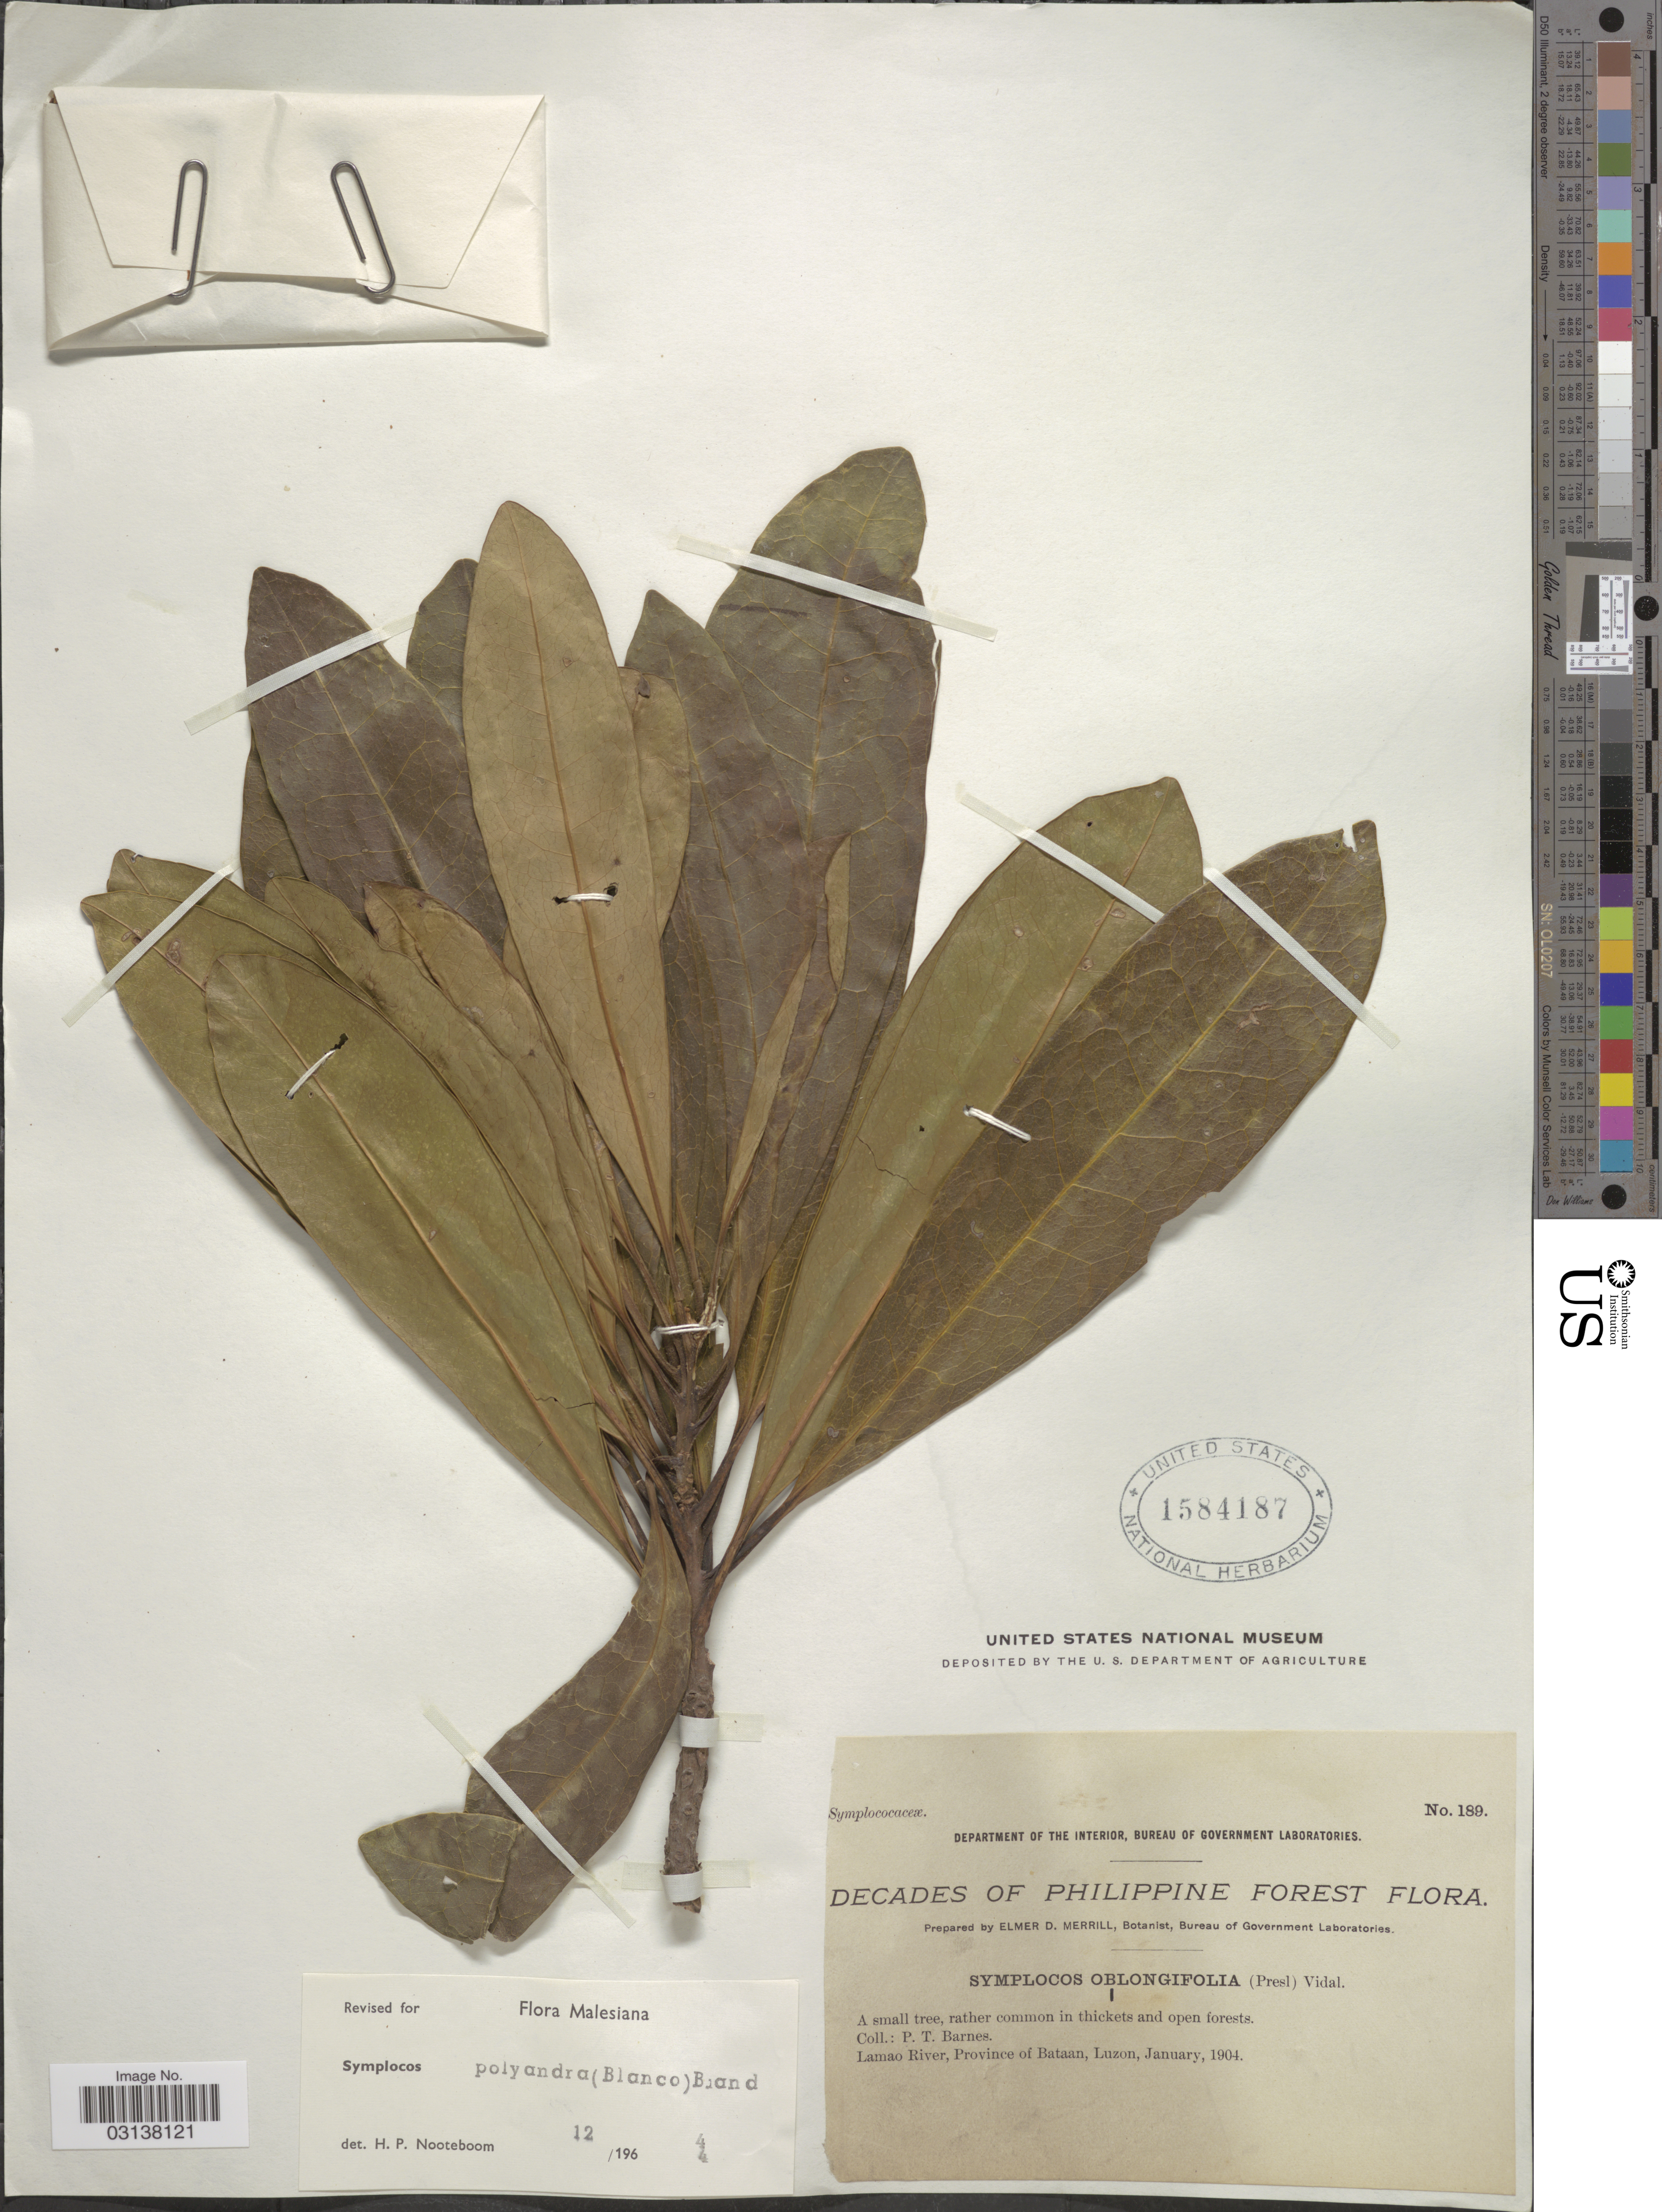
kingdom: Plantae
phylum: Tracheophyta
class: Magnoliopsida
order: Ericales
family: Symplocaceae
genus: Symplocos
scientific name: Symplocos polyandra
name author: (Blanco) Brand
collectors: P. Barnes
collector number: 189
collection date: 1904-01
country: Philippines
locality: Lamao River, Province of Bataan, Luzon.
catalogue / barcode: US 1584187